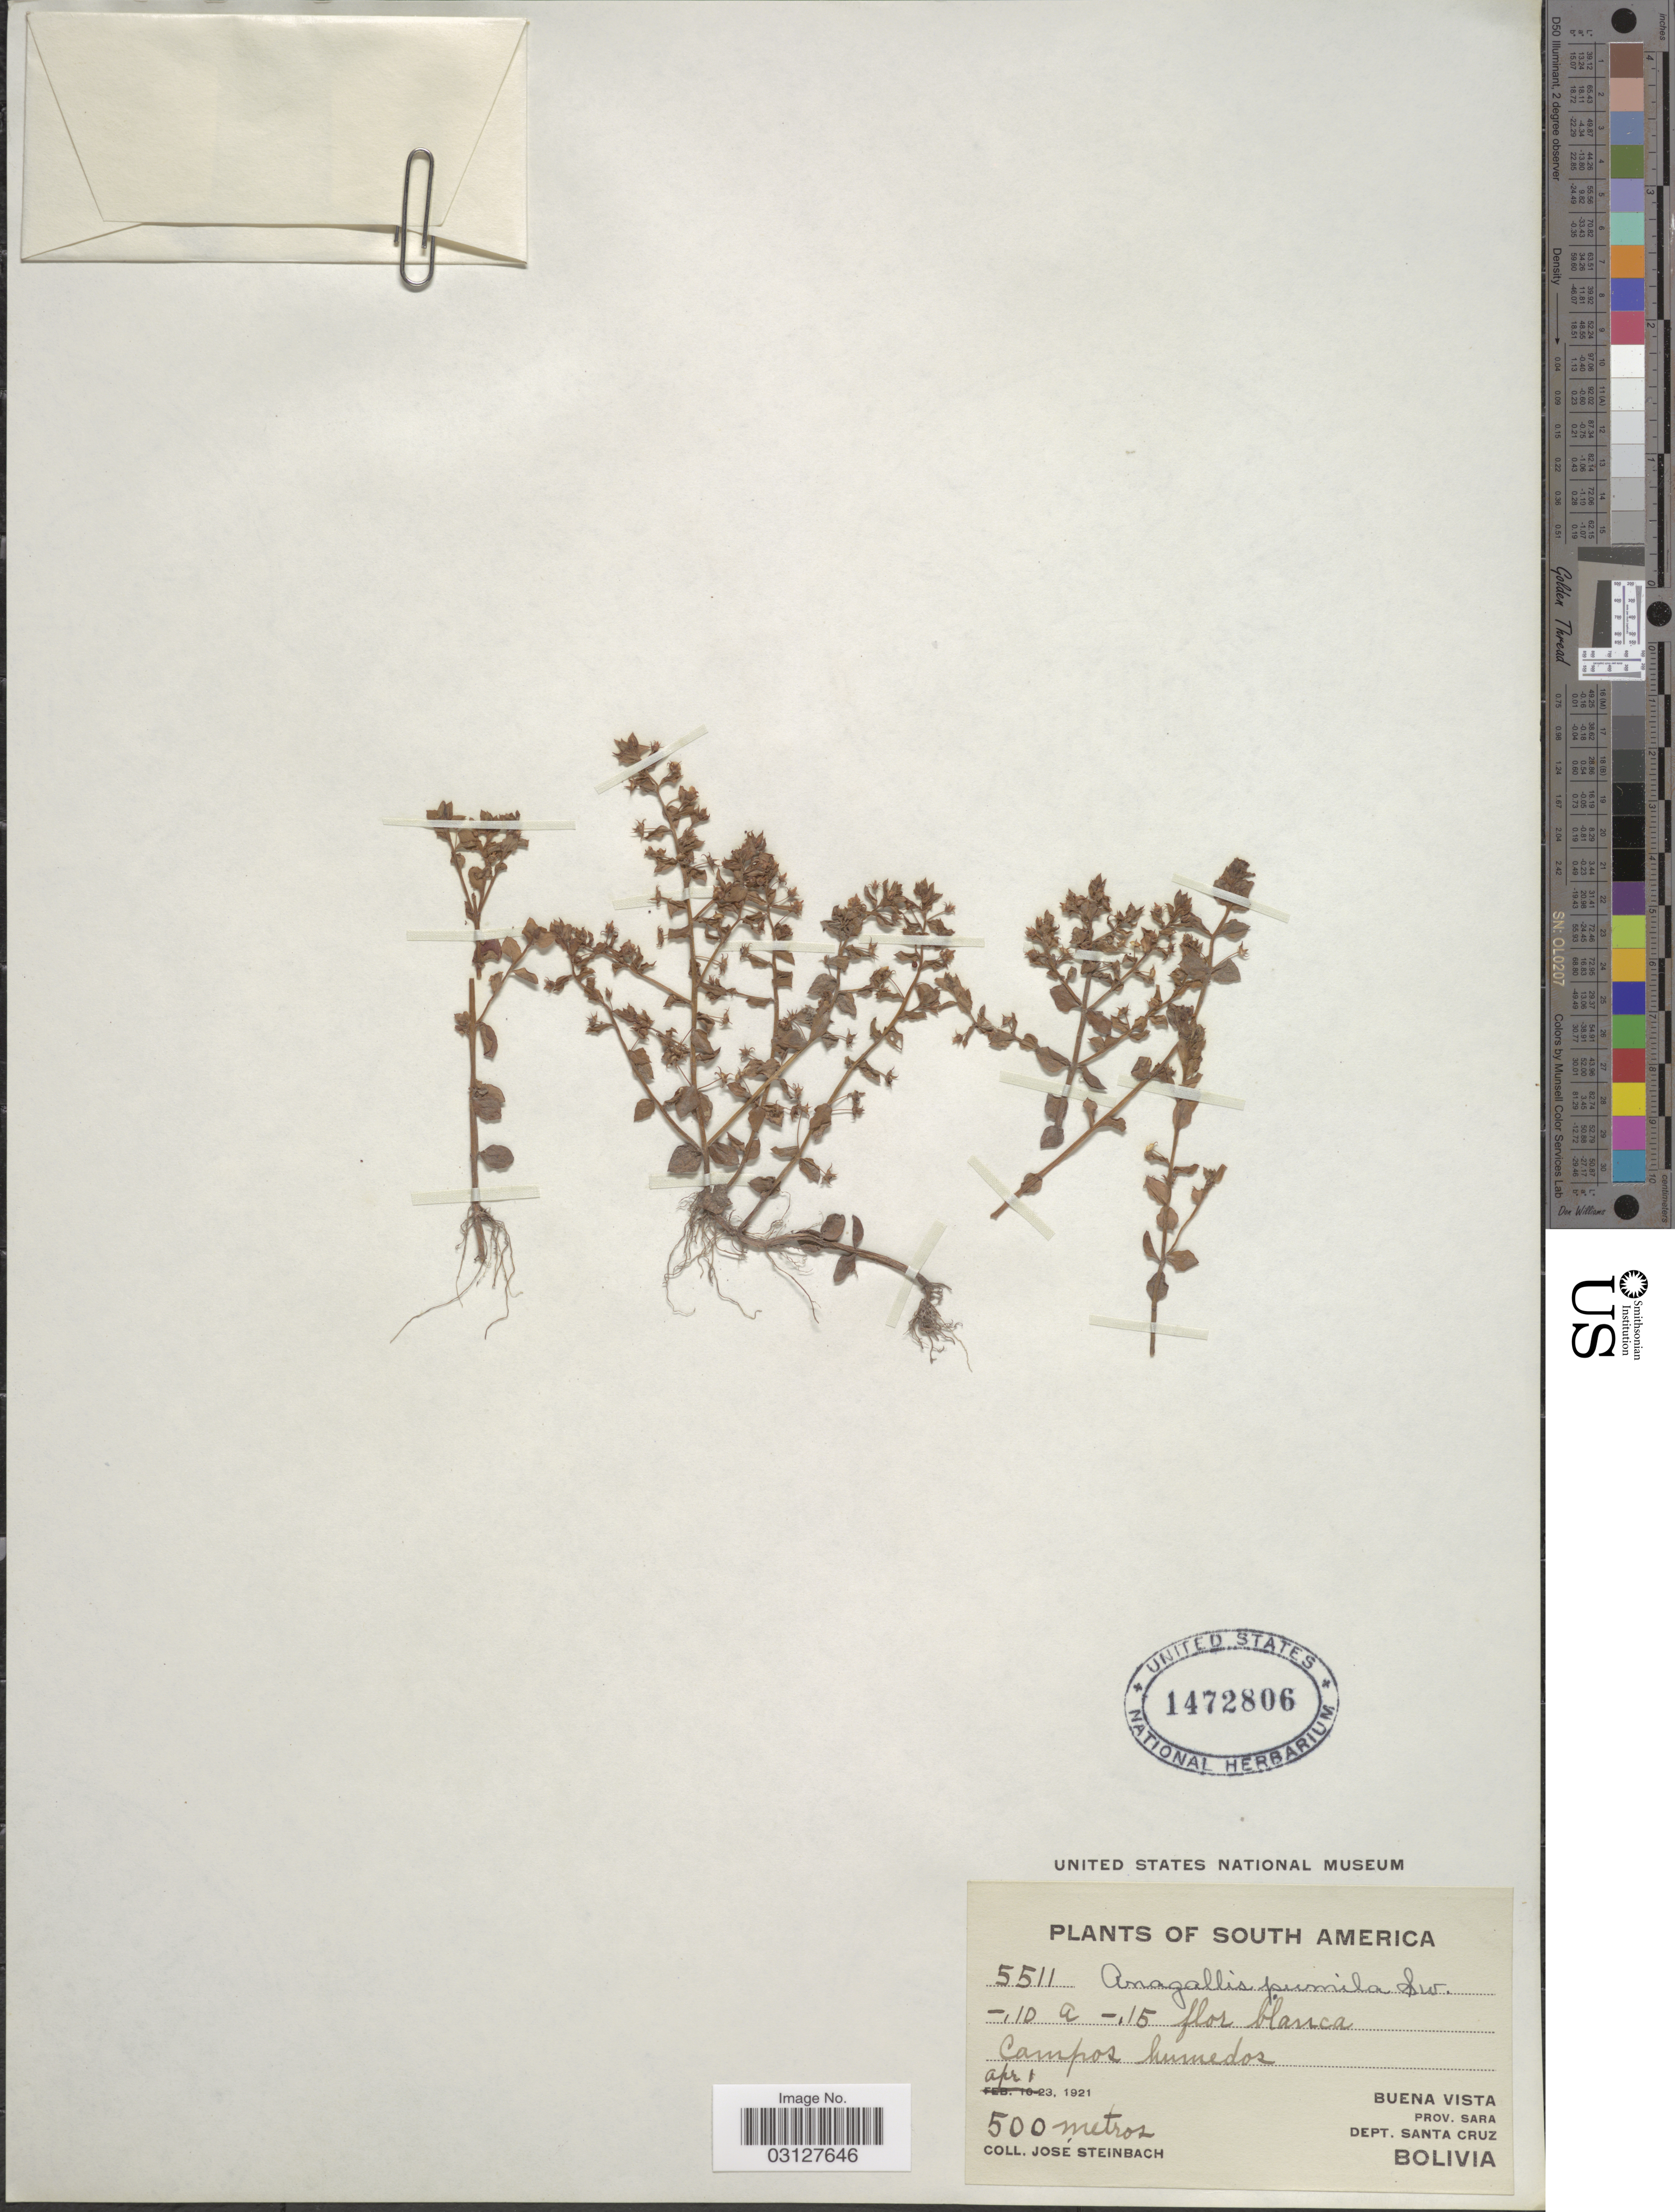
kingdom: Plantae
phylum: Tracheophyta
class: Magnoliopsida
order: Ericales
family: Primulaceae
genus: Anagallis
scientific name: Anagallis pumila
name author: Sw.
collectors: J. Steinbach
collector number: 5511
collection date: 1921-04-01/1921-04-23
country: Bolivia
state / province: Santa Cruz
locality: Buena Vista, Prov. Sara, Dept. Santa Cruz, Campos humedos.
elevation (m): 500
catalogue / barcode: US 1472806